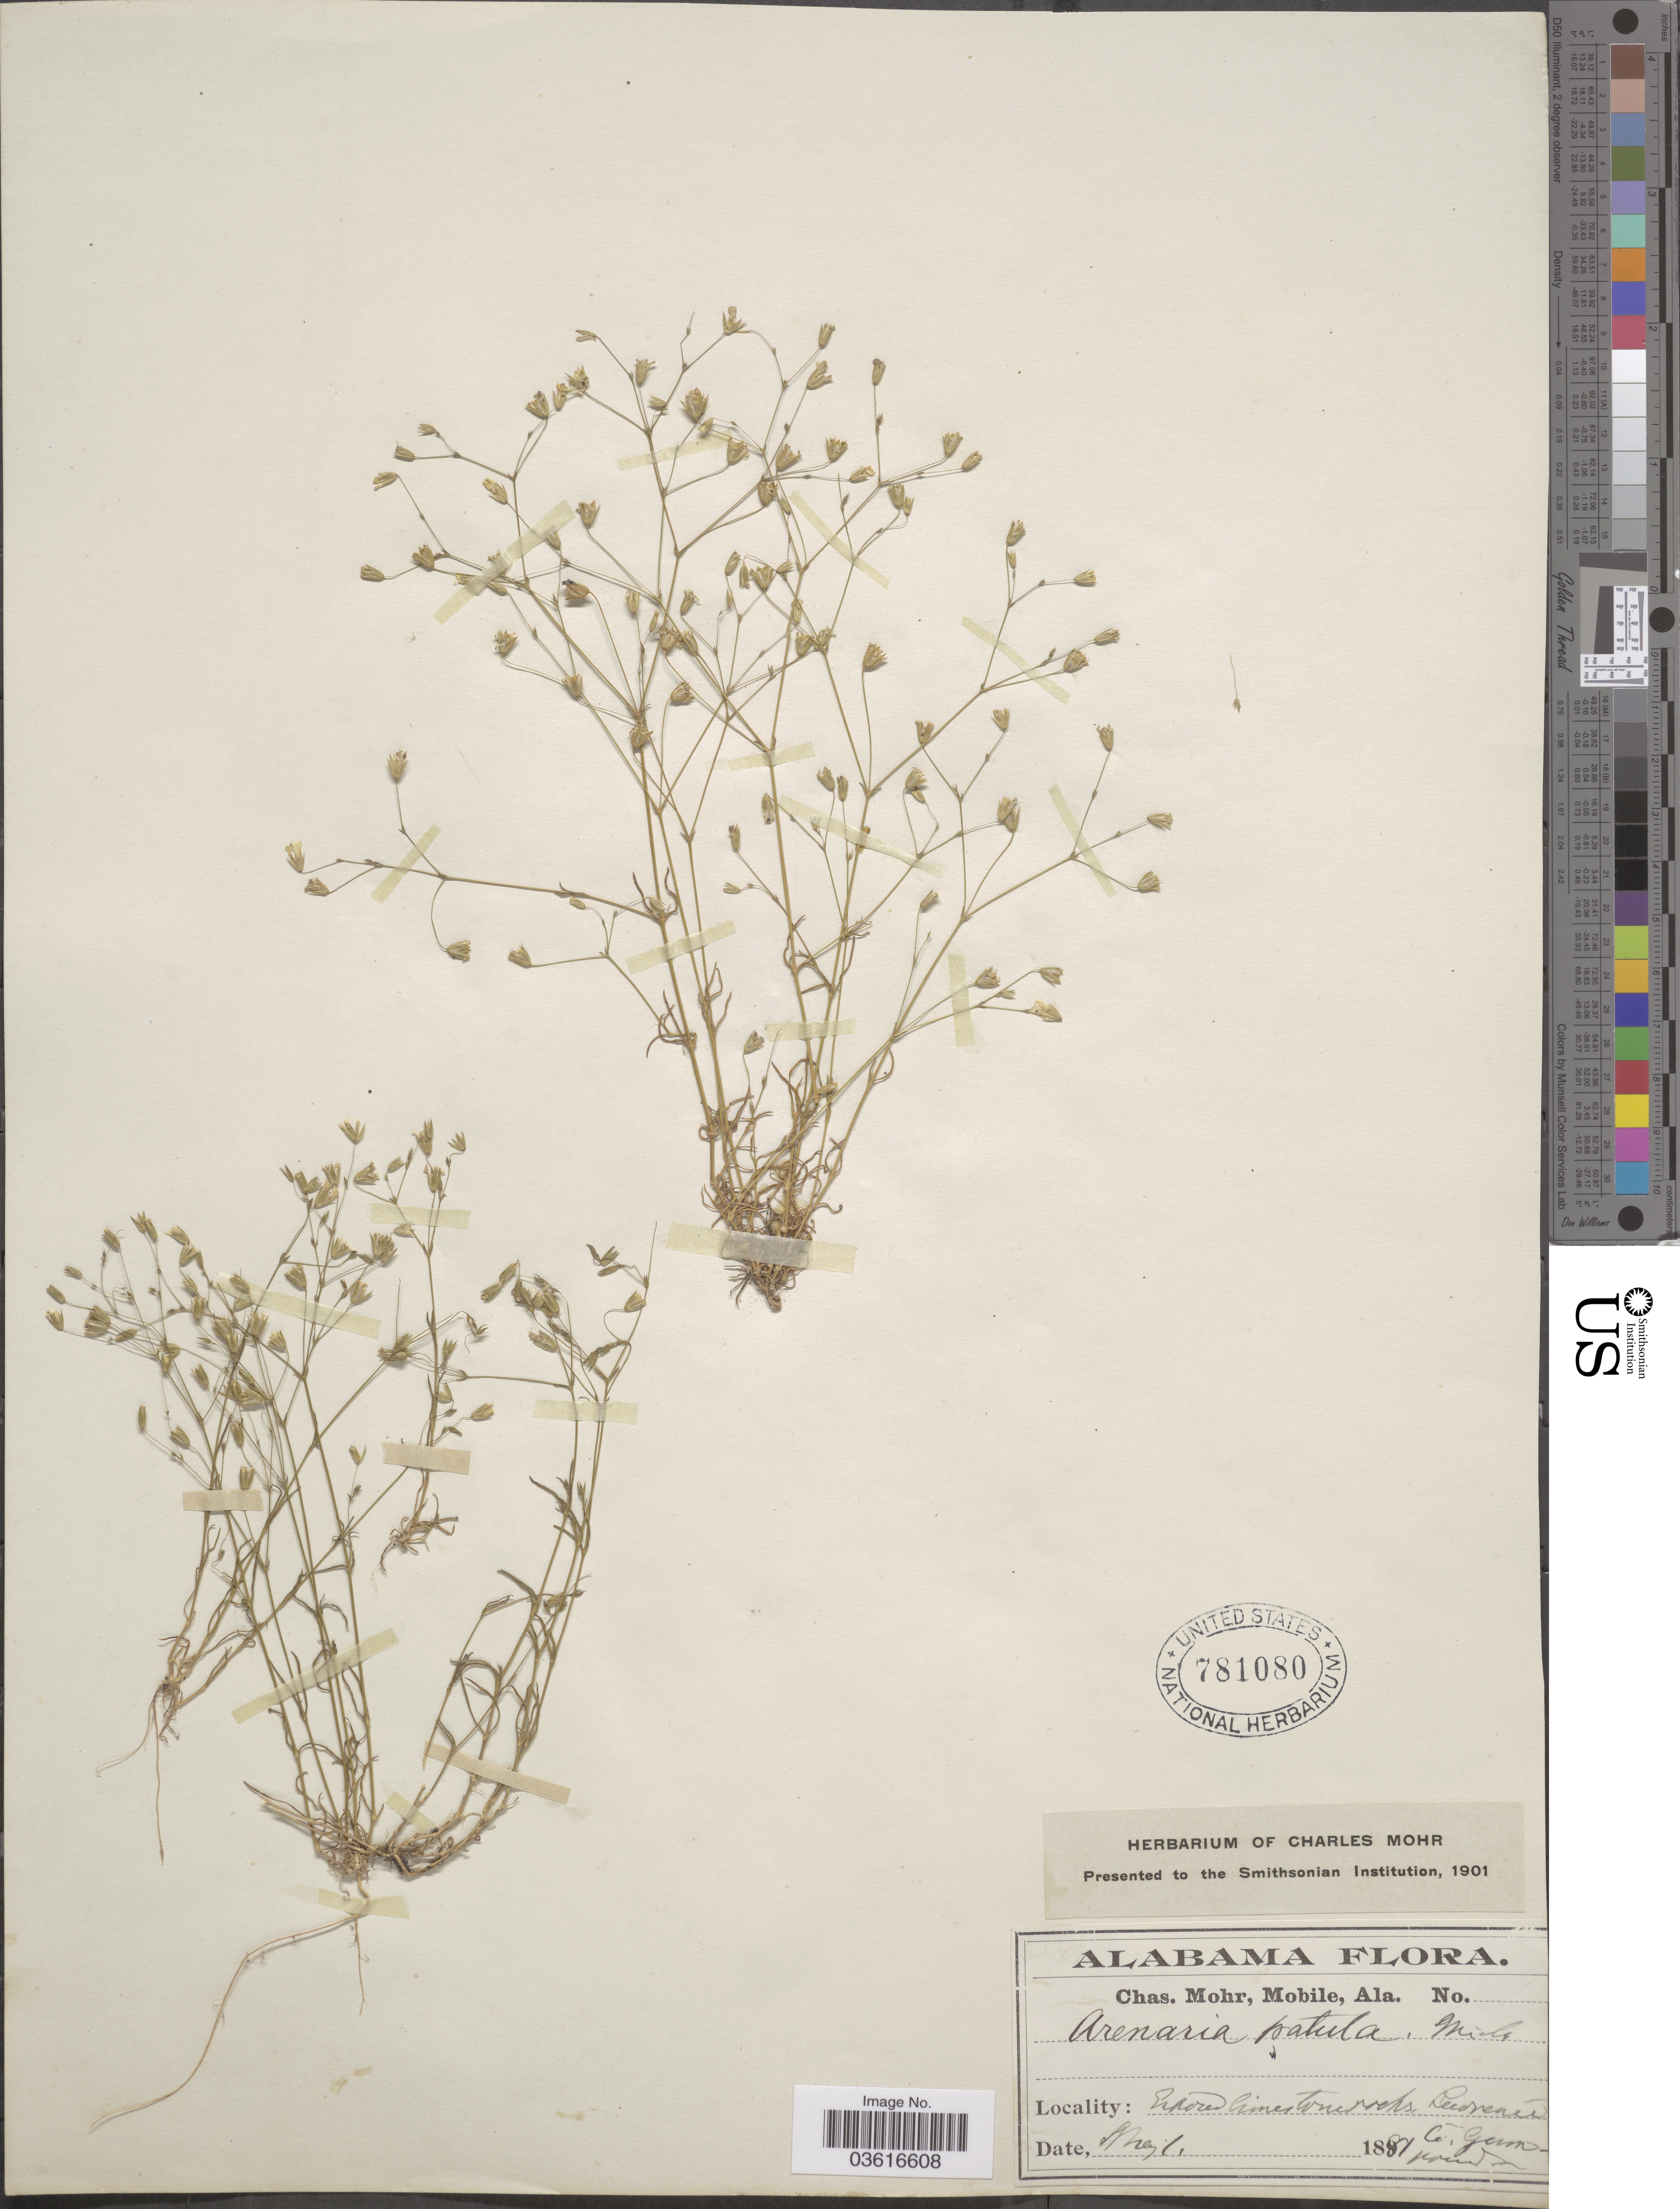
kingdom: Plantae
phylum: Tracheophyta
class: Magnoliopsida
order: Caryophyllales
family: Caryophyllaceae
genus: Minuartia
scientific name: Minuartia patula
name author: (Michx.) Mattf.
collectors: Mohr, C. T. (herbarium)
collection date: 1887-05-01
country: United States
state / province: Alabama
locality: Lawrence Co. Gum pond.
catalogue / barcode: US 781080